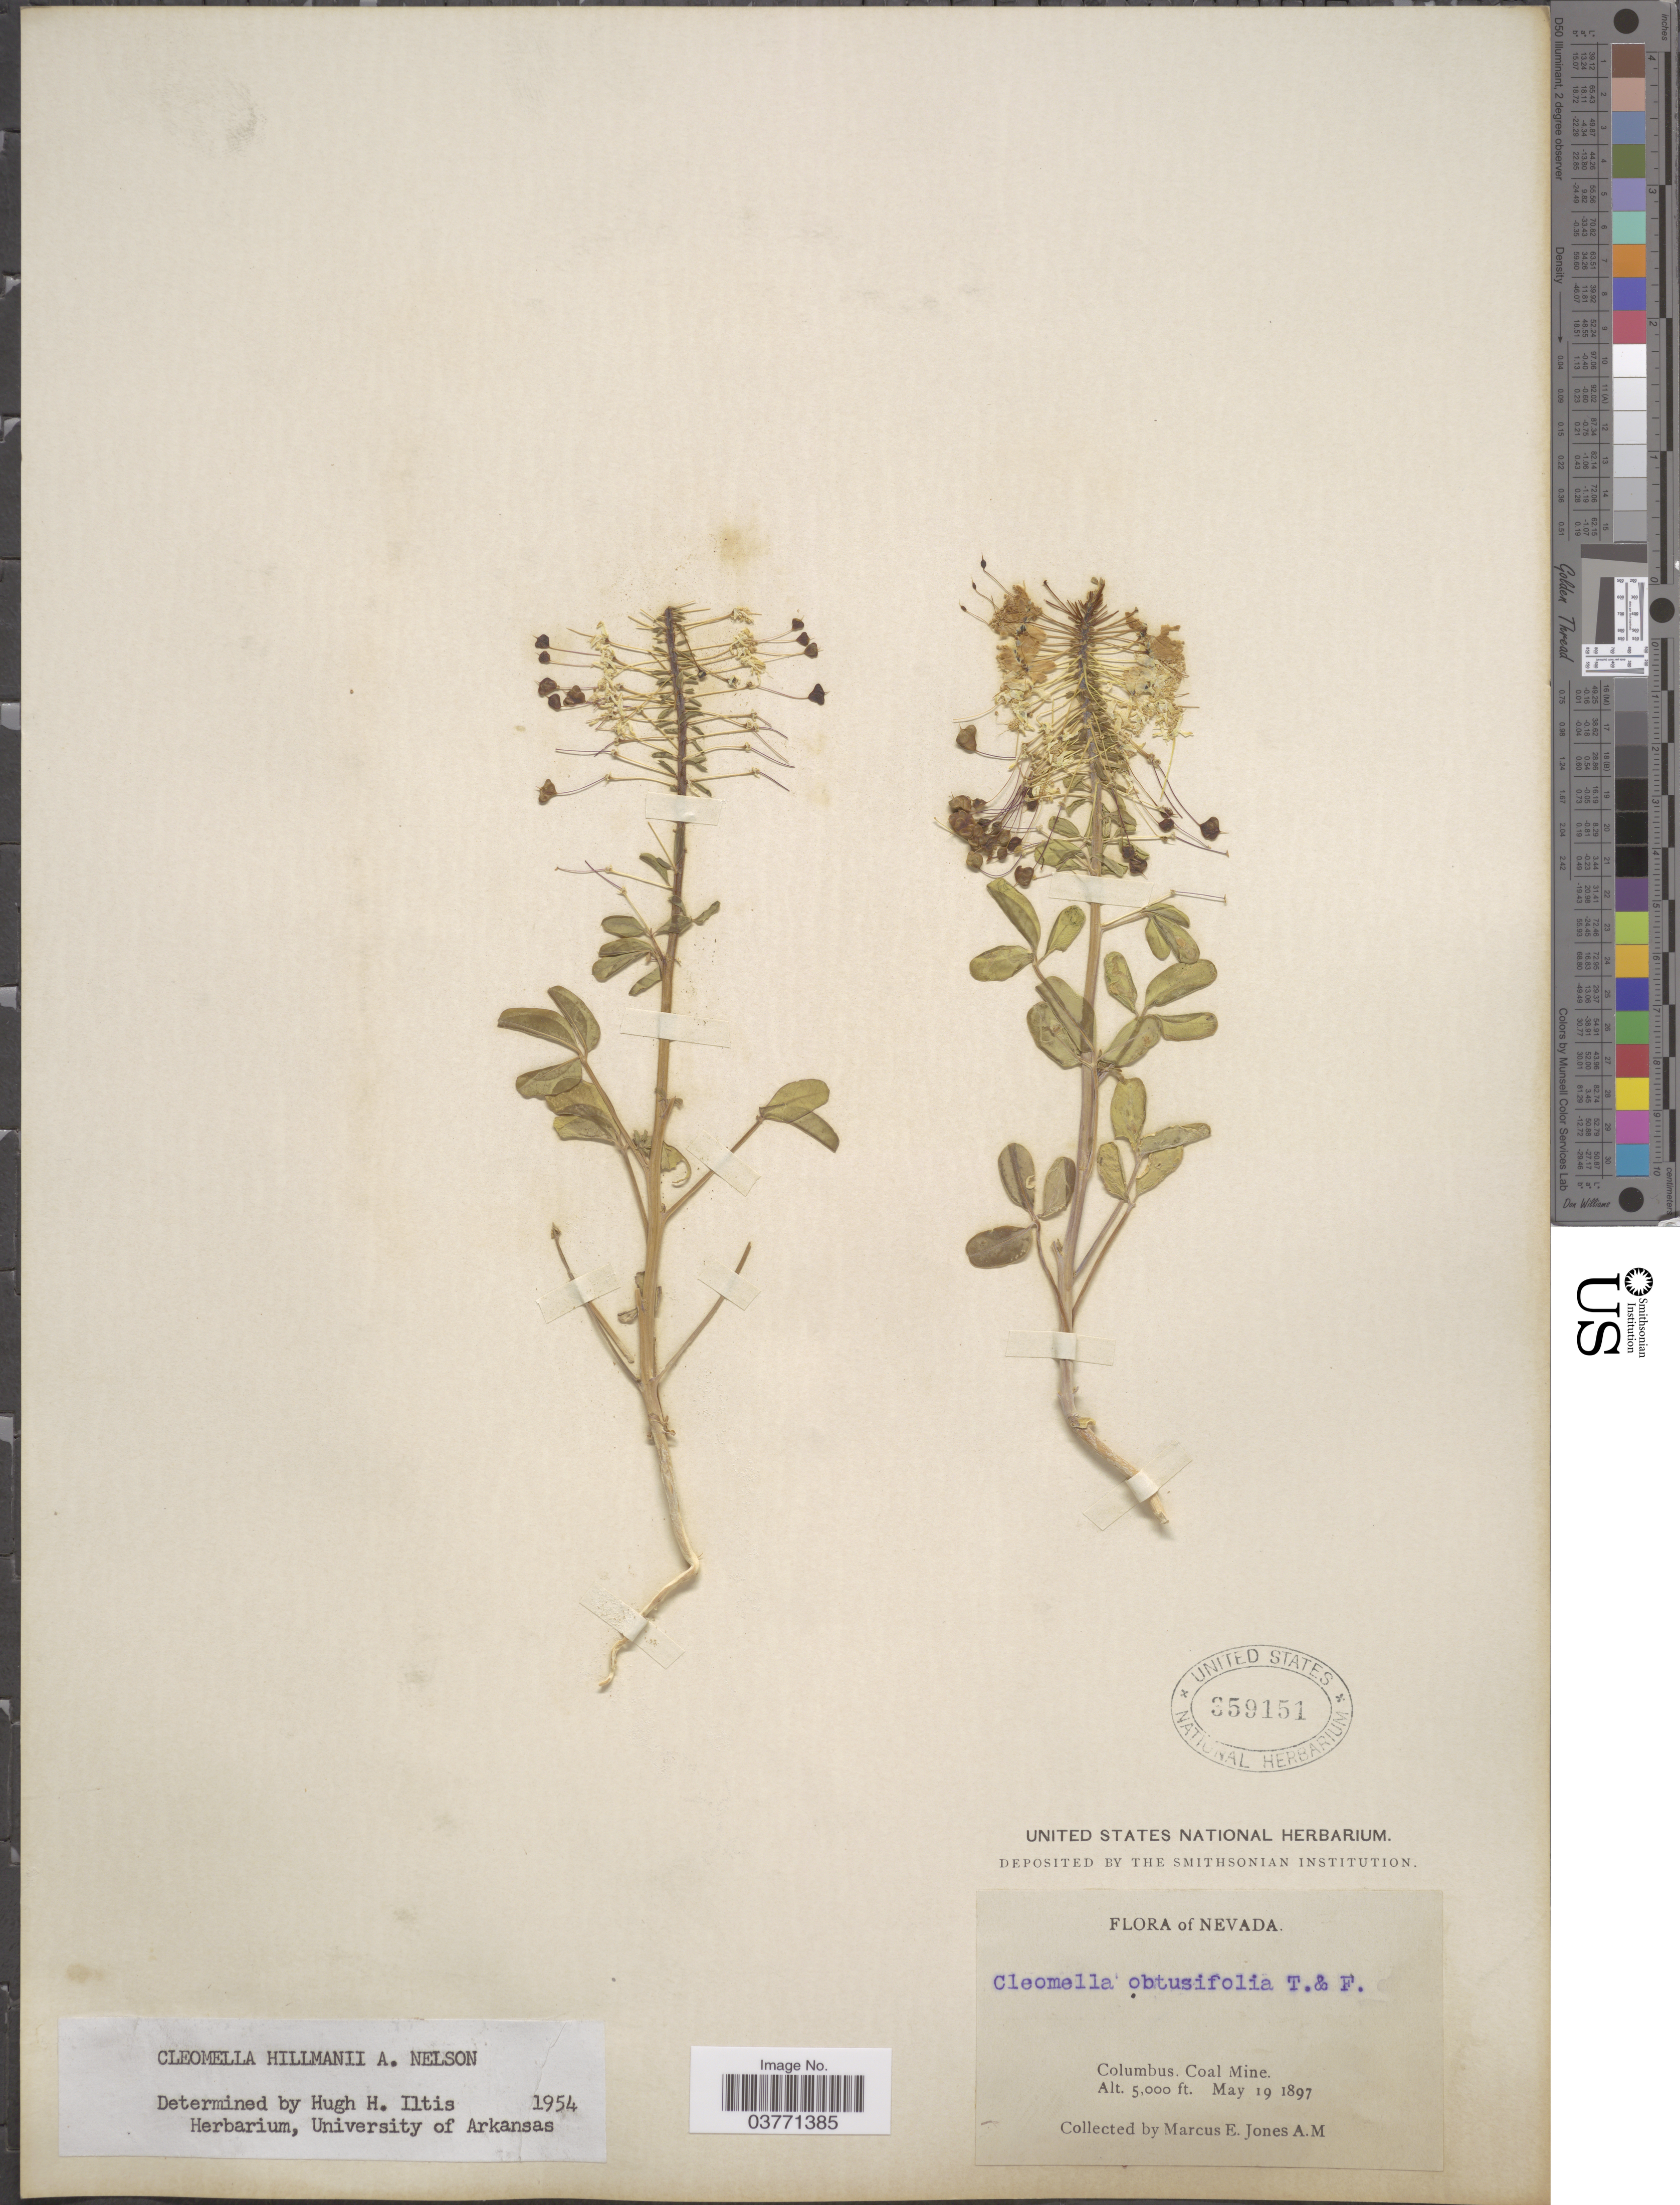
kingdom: Plantae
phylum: Tracheophyta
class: Magnoliopsida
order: Brassicales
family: Cleomaceae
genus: Cleomella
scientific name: Cleomella hillmanii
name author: A. Nelson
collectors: M. E. Jones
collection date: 1897-05-19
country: United States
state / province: Nevada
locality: Columbus. Coal Mine.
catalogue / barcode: US 359151